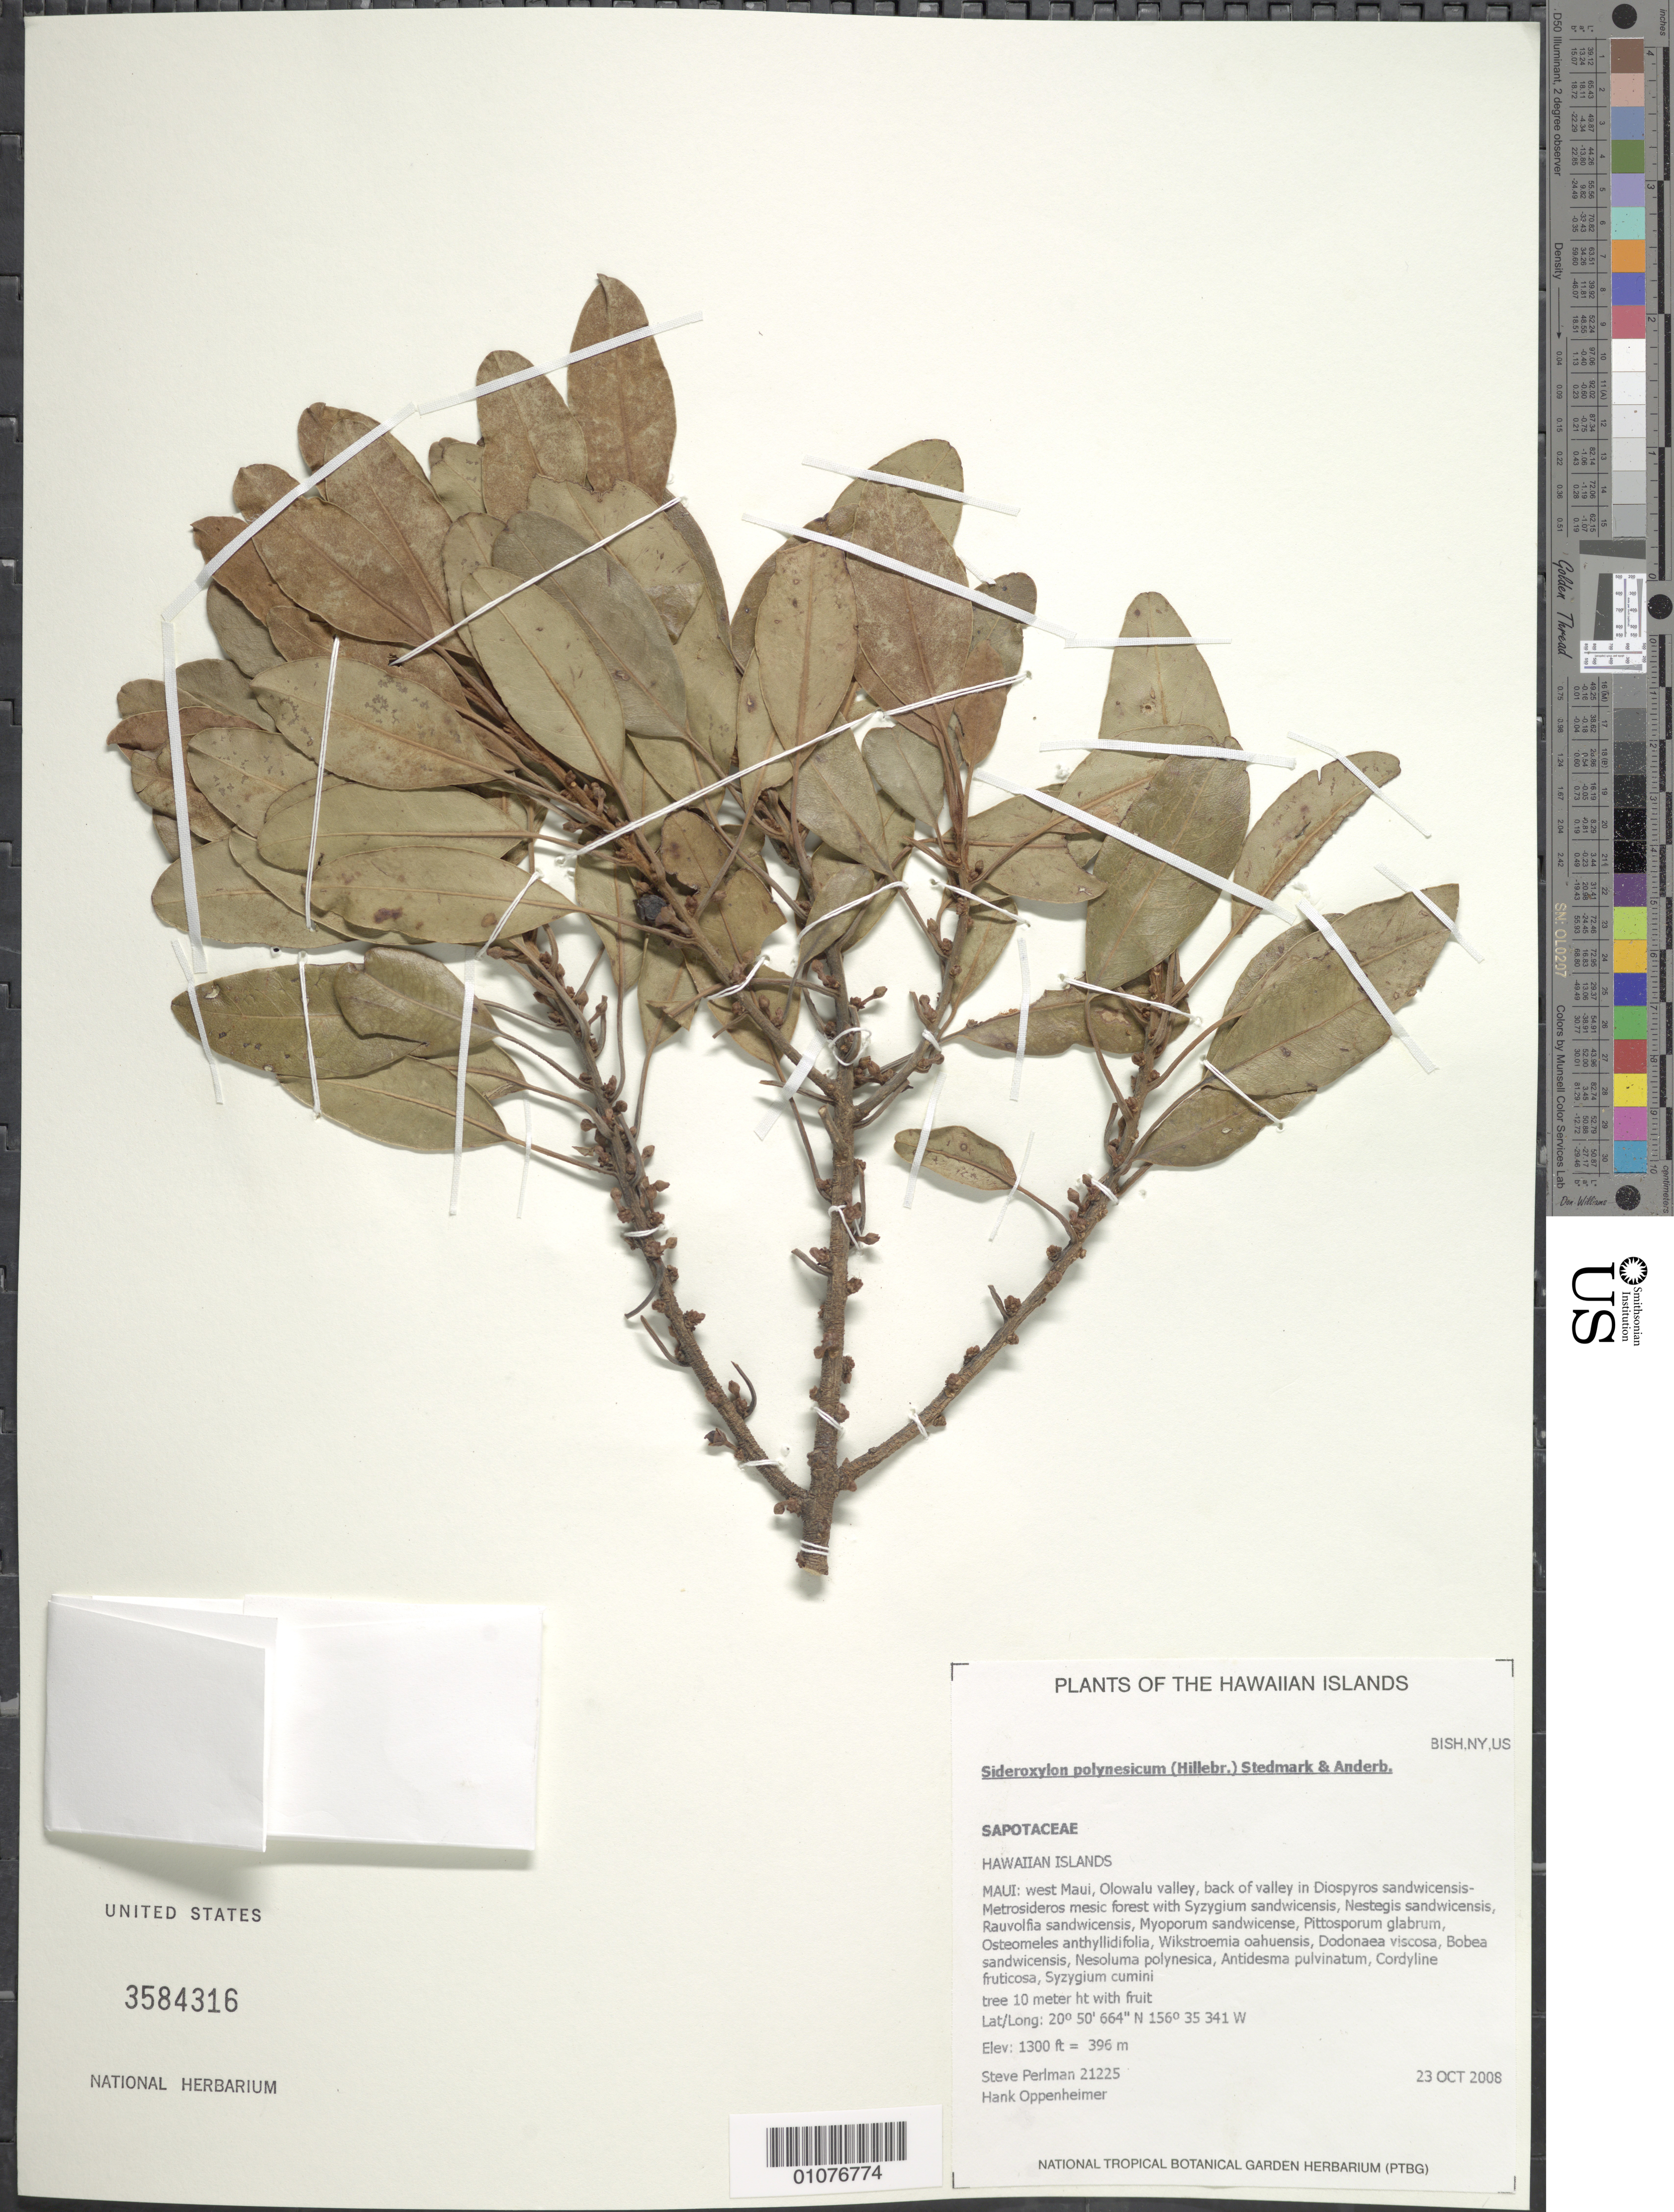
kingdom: Plantae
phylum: Tracheophyta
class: Magnoliopsida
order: Ericales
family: Sapotaceae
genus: Sideroxylon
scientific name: Sideroxylon polynesicum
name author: (Hillebr.) Smedmark & Anderb.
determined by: Wagner, W. L., (BOT), Smithsonian Institution - National Museum of Natural History (UNITED STATES)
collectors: S. P. Perlman & H. Oppenheimer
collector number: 21225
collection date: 2008-10-23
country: United States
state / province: Hawaii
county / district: Maui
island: Maui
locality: W Maui, Olowalu valley, back of valley.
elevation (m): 396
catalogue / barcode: US 3584316